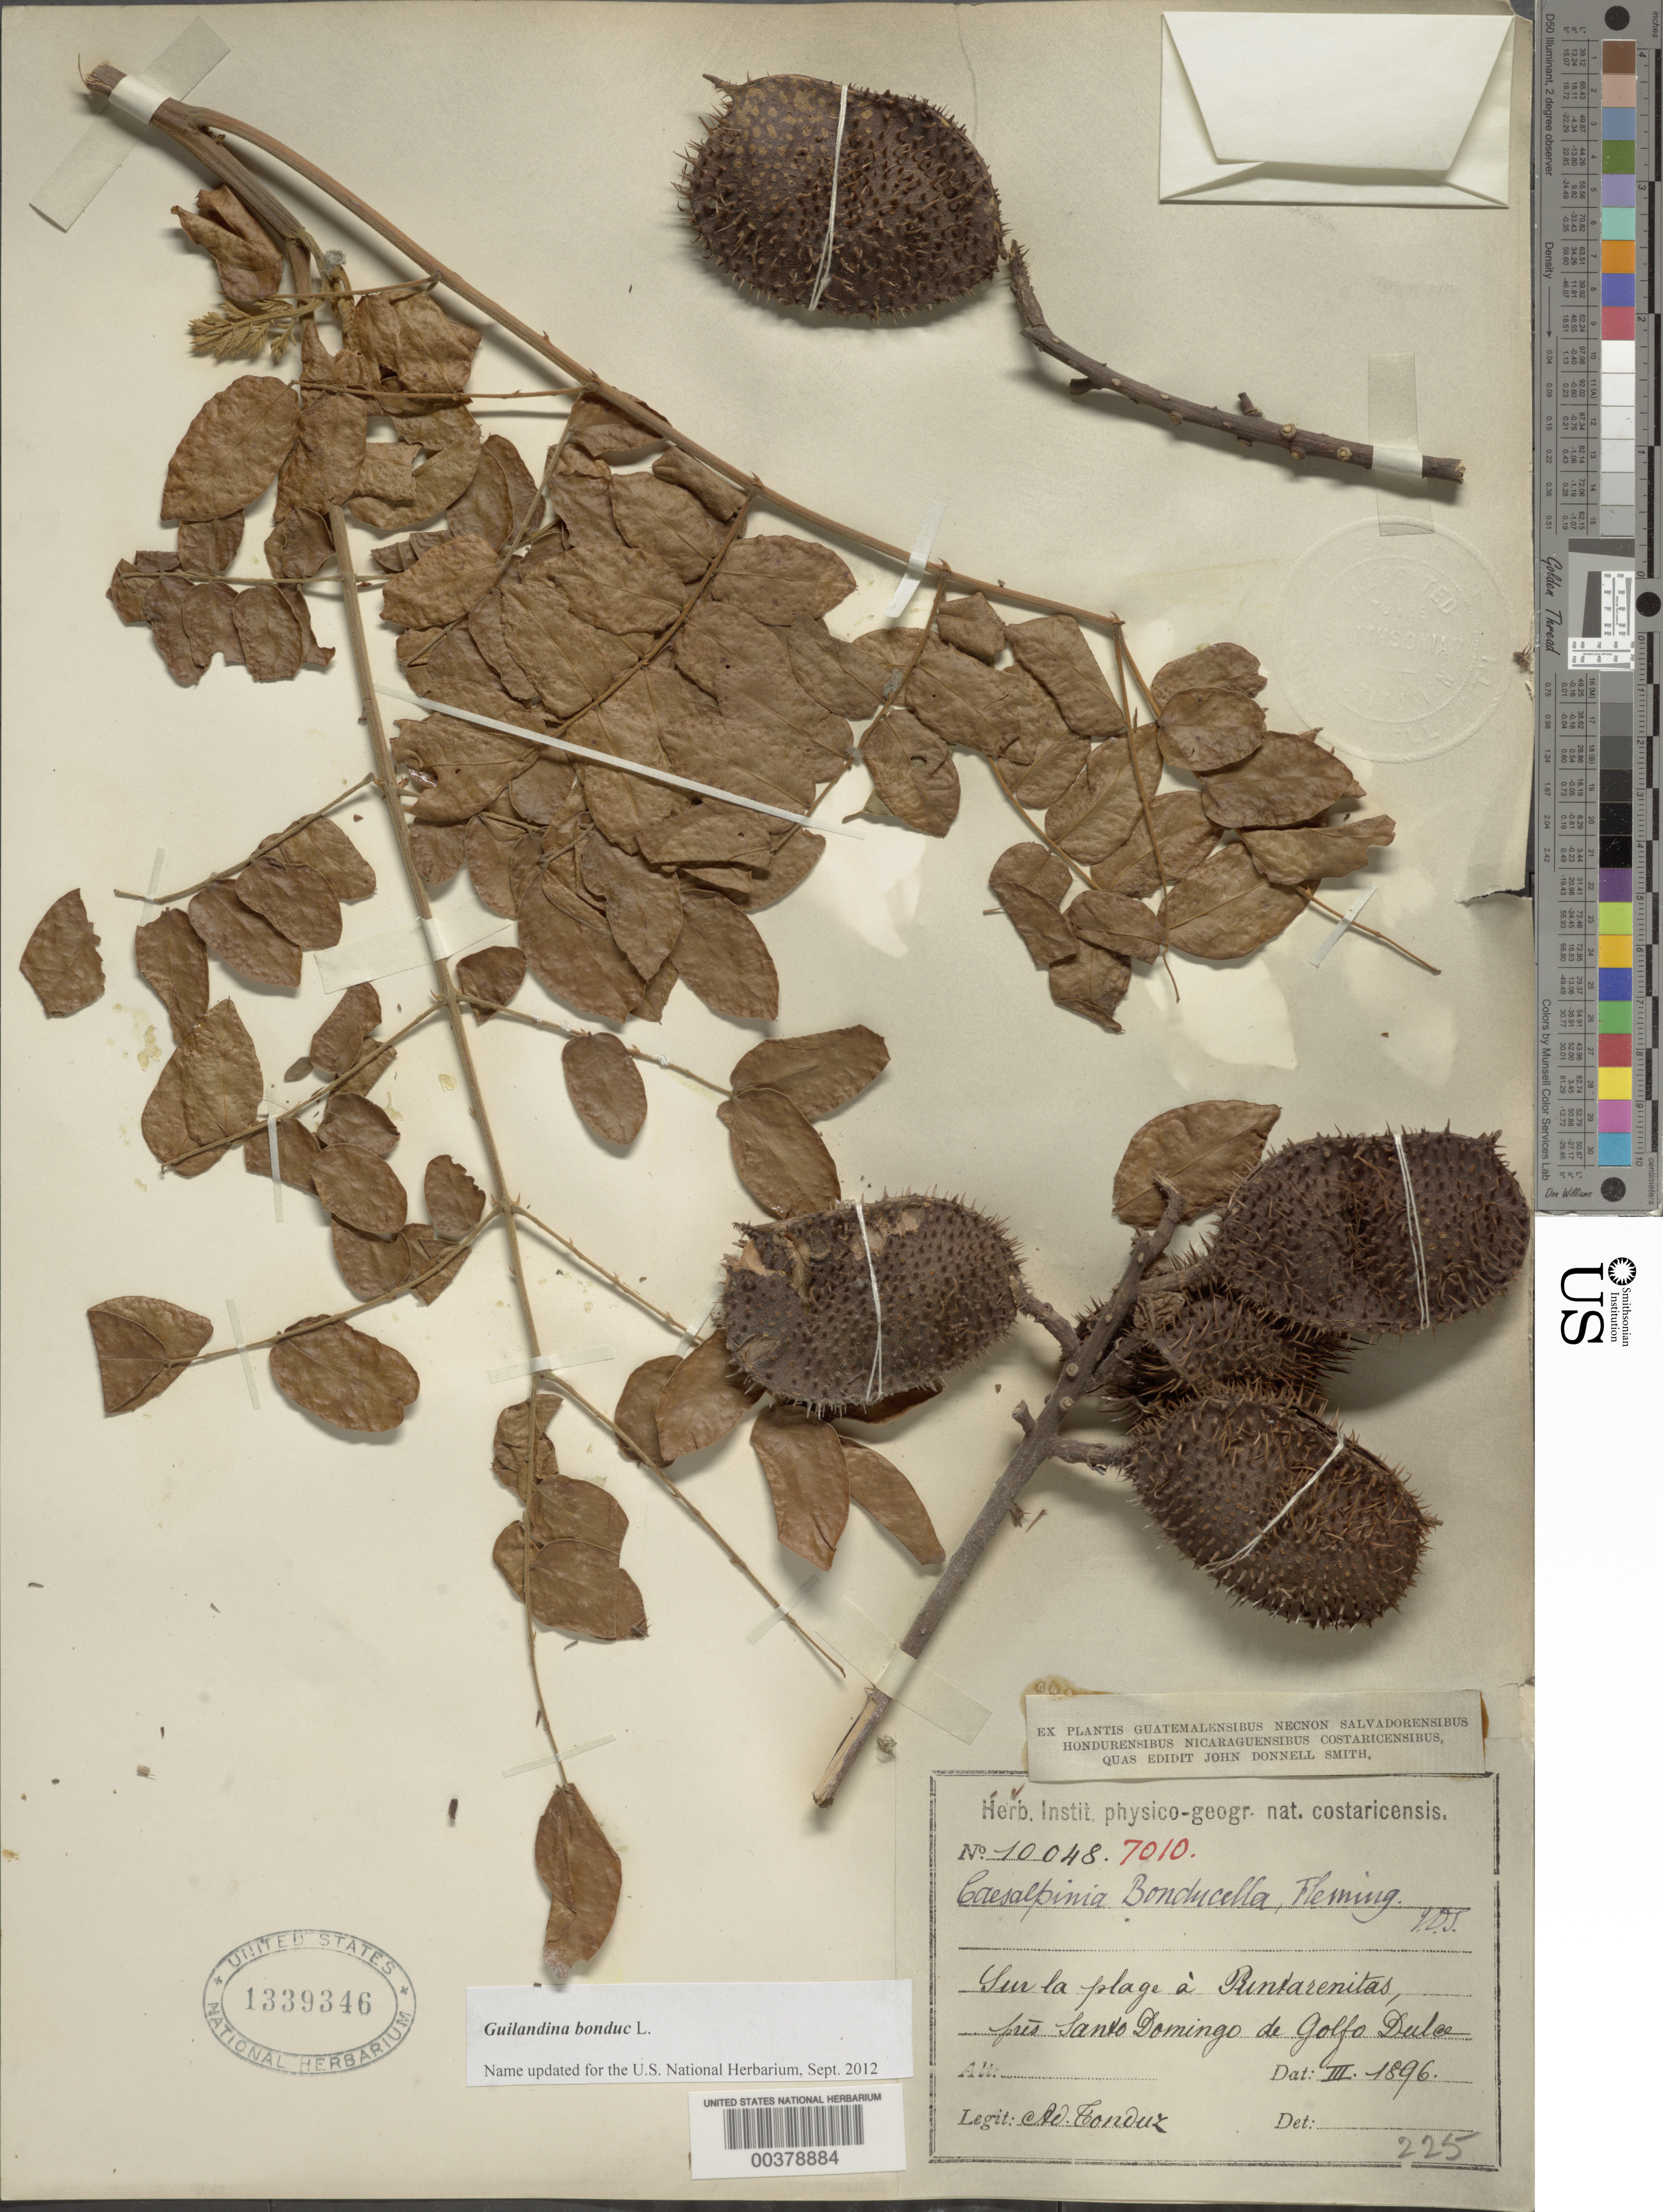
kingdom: Plantae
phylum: Tracheophyta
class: Magnoliopsida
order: Fabales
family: Fabaceae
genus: Guilandina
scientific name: Guilandina bonduc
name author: L.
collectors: A. Tonduz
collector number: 7010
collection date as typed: Mar 1896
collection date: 1896-03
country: Costa Rica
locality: Santo Domingo de Golfo Dulce; sur la plagea Puntarenitas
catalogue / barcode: US 1339346